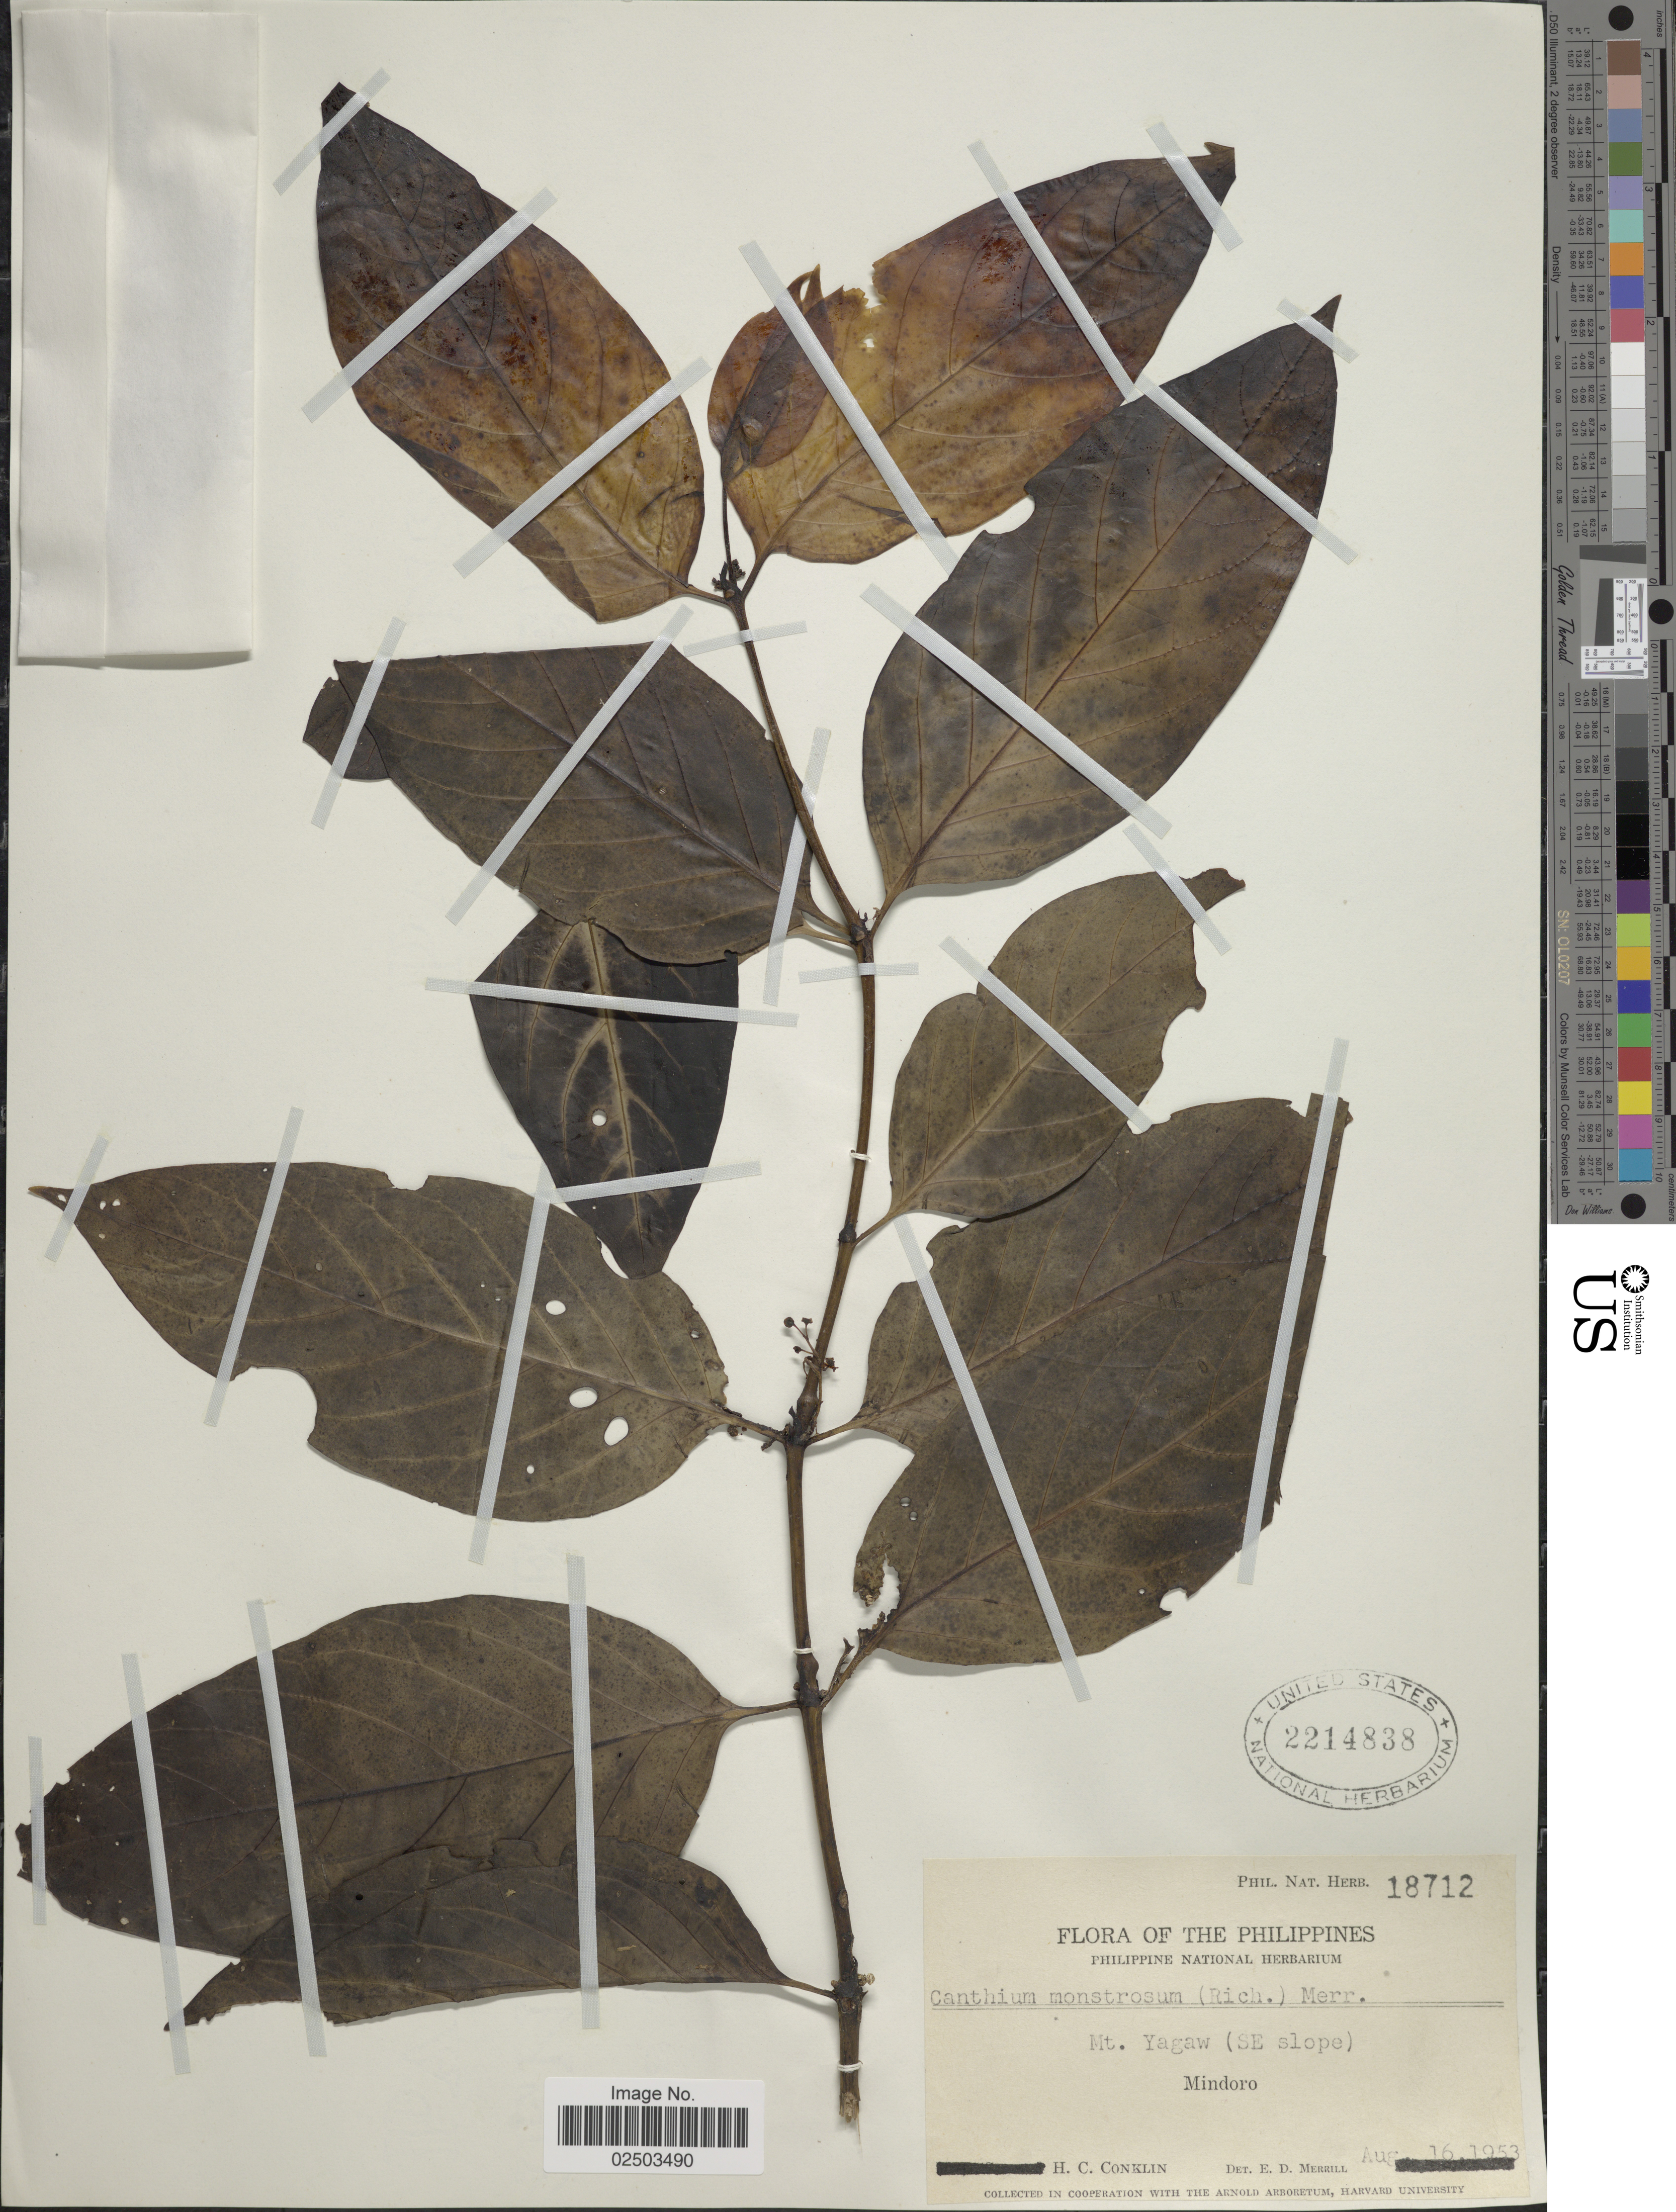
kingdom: Plantae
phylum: Tracheophyta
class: Magnoliopsida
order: Gentianales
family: Rubiaceae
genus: Canthium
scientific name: Canthium monstrosum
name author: (A. Rich.) Merr.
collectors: H. Conklin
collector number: Phil.Nat.Herb.18712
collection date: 1953-08-16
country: Philippines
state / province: Mimaropa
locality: Mt. Yagaw (SE slope), Mindoro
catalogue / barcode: US 2214838